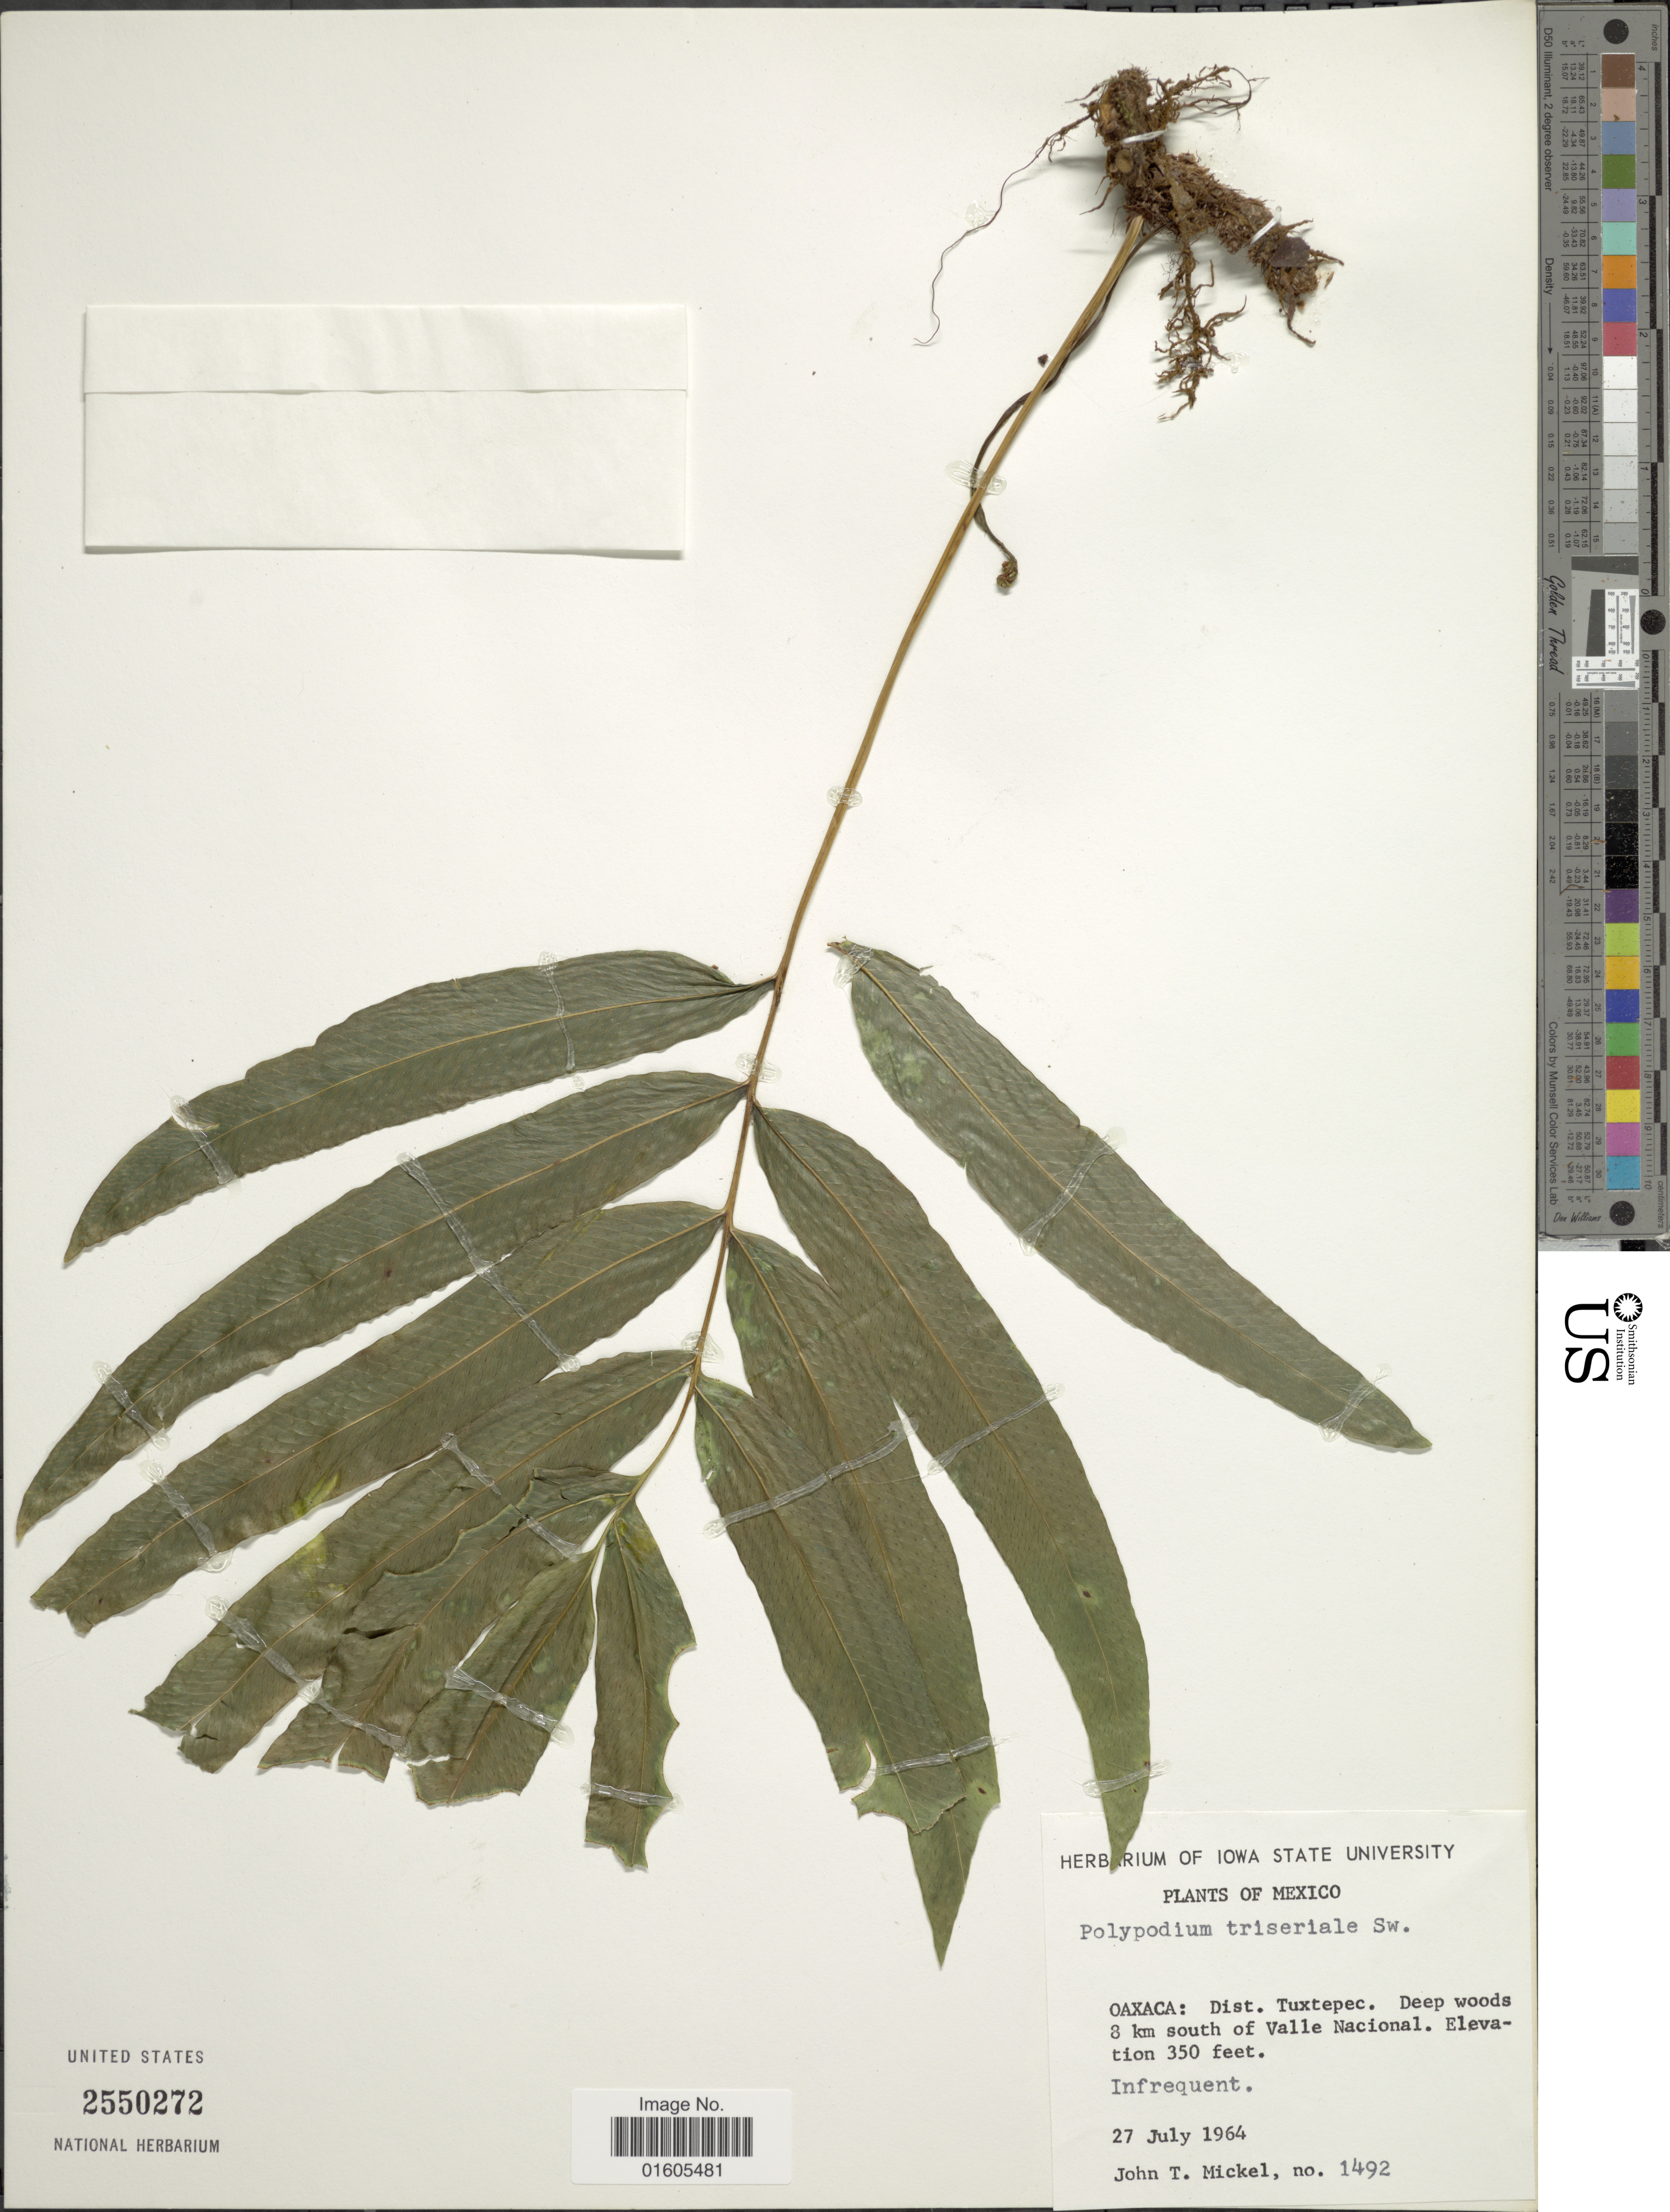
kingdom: Plantae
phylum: Tracheophyta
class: Polypodiopsida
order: Polypodiales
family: Polypodiaceae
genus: Serpocaulon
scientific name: Serpocaulon triseriale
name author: (Sw.) A.R. Sm.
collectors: J. T. Mickel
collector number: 1492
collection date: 1964-07-27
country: Mexico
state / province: Oaxaca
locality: Dist. Tuxtepec. Deep woods 8 km south of Valle Nacional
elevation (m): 107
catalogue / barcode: US 2550272